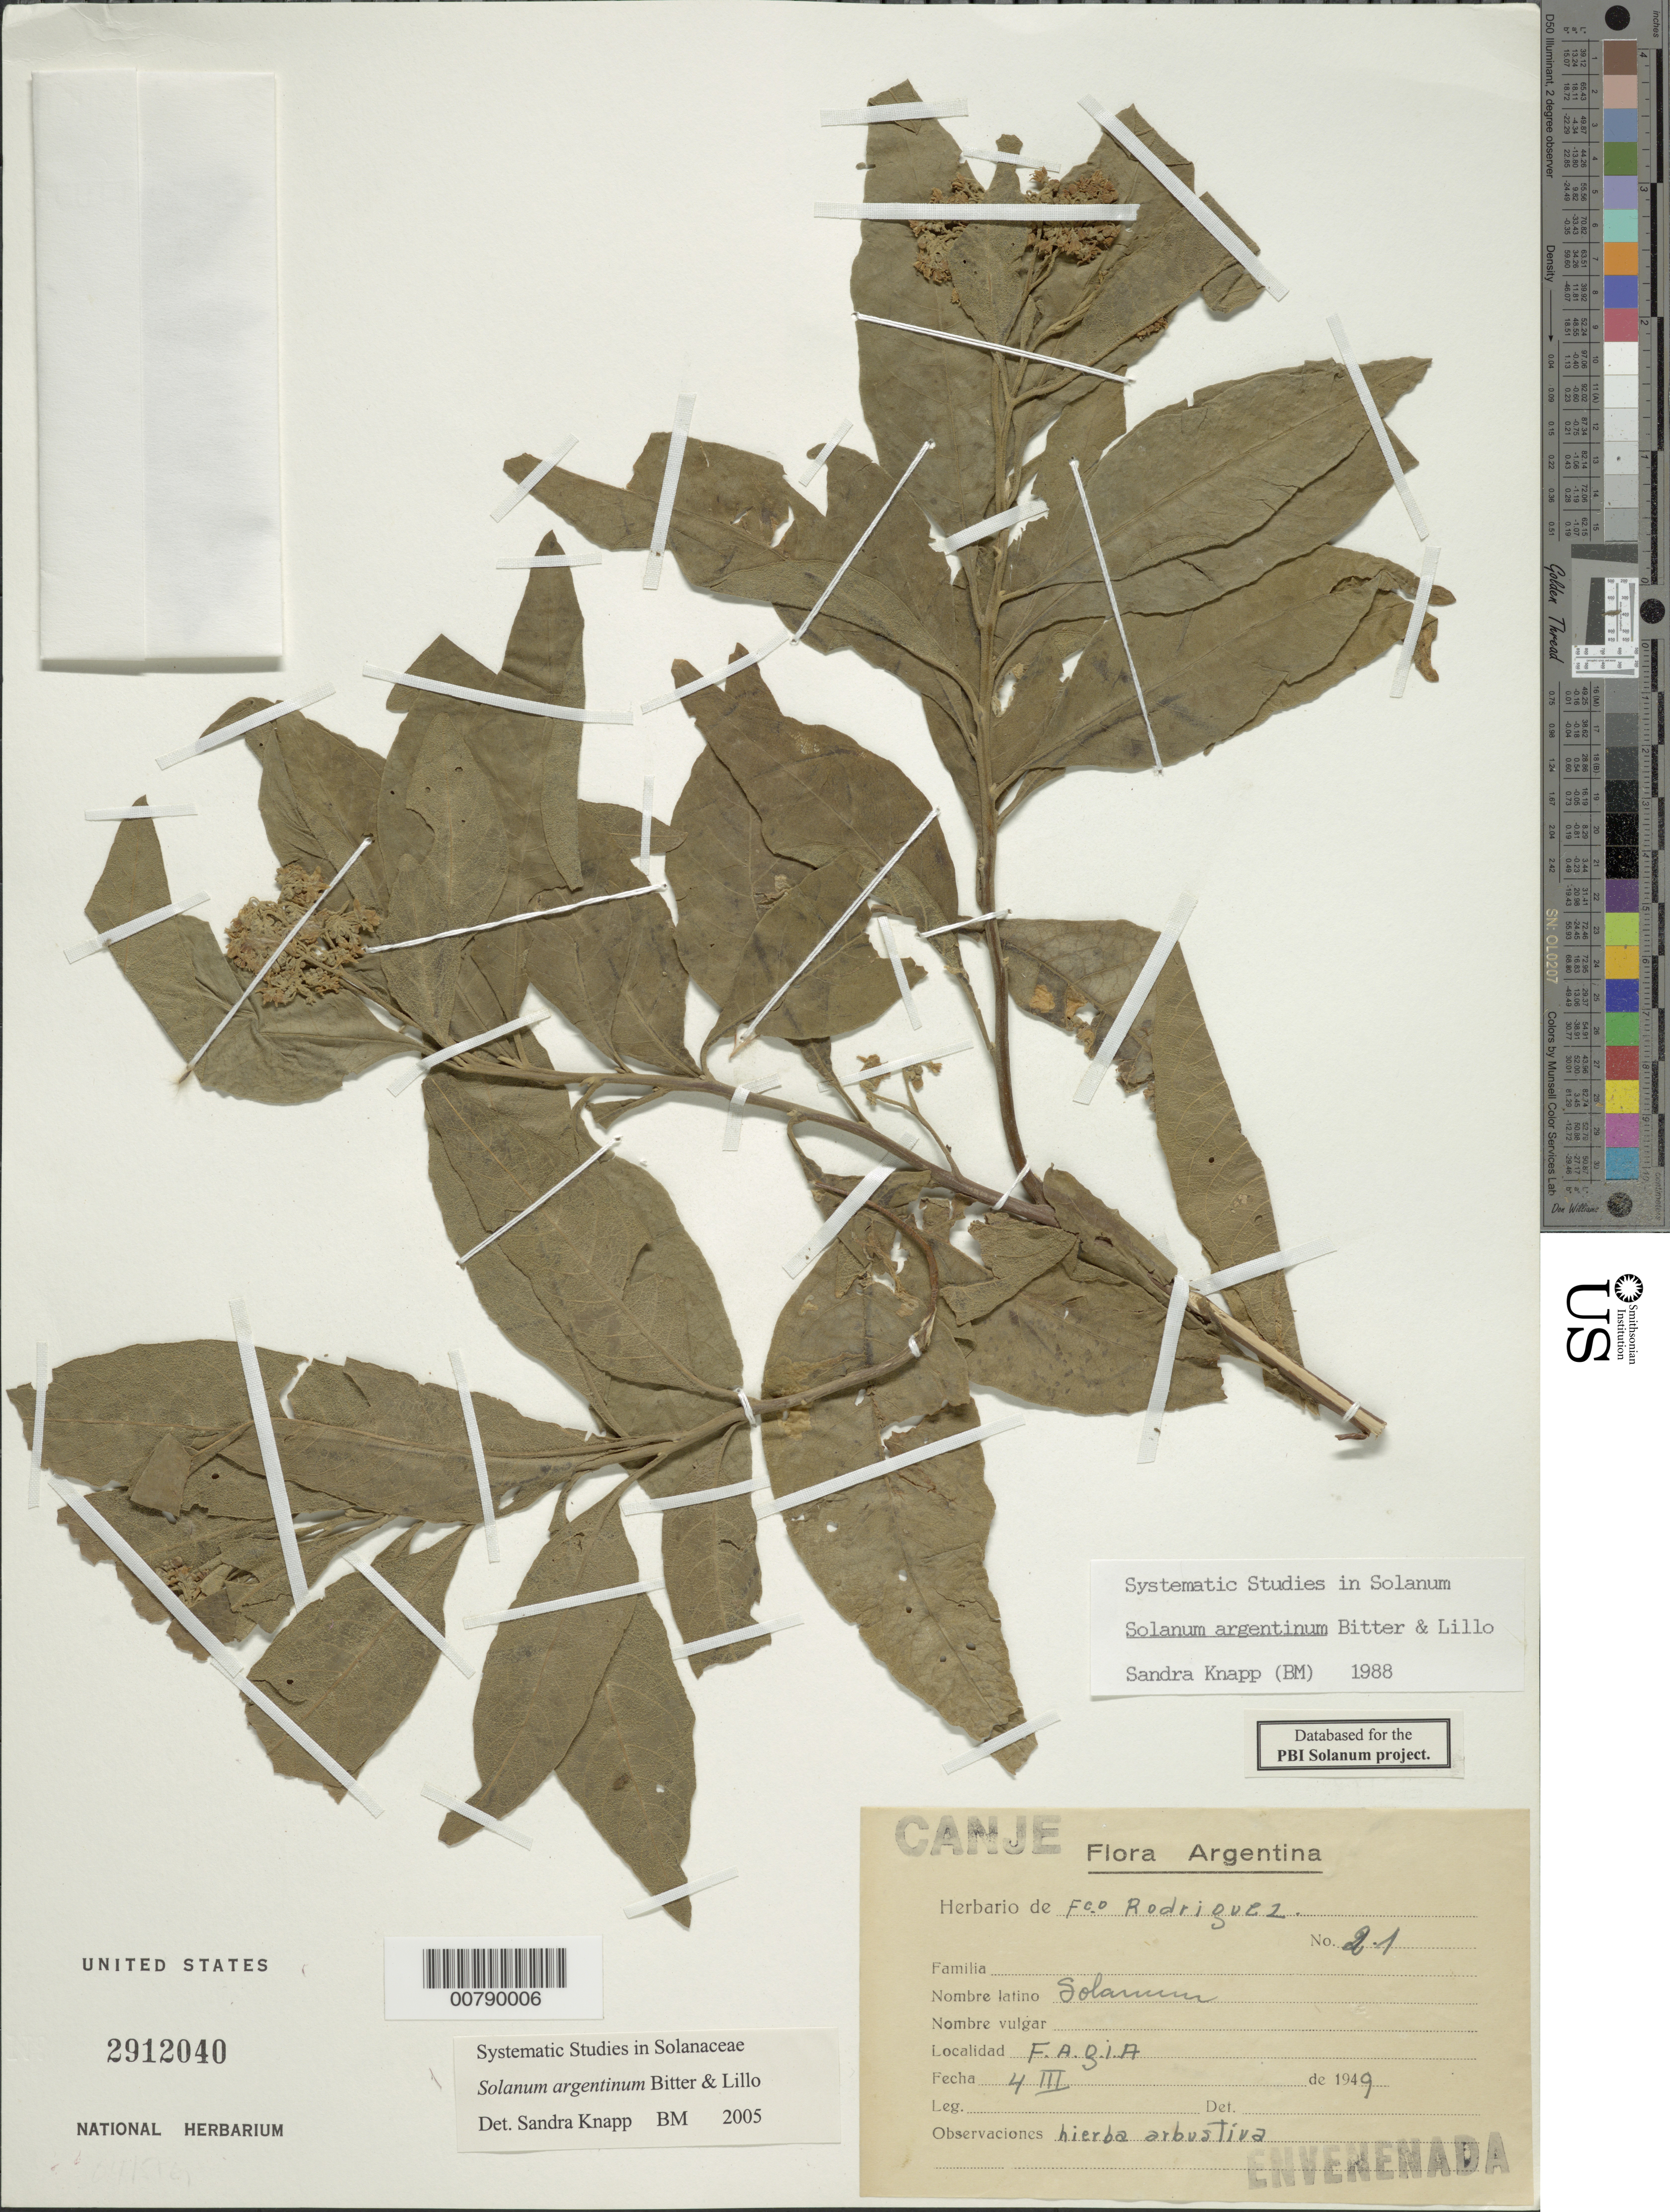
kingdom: Plantae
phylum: Tracheophyta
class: Magnoliopsida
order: Solanales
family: Solanaceae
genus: Solanum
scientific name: Solanum argentinum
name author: Bitter & Lillo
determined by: Knapp, S. D.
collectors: F. Rodriguez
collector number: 21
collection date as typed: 4 Mar 1949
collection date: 1949-03-04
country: Argentina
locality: FAQIA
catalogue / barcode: US 2912040